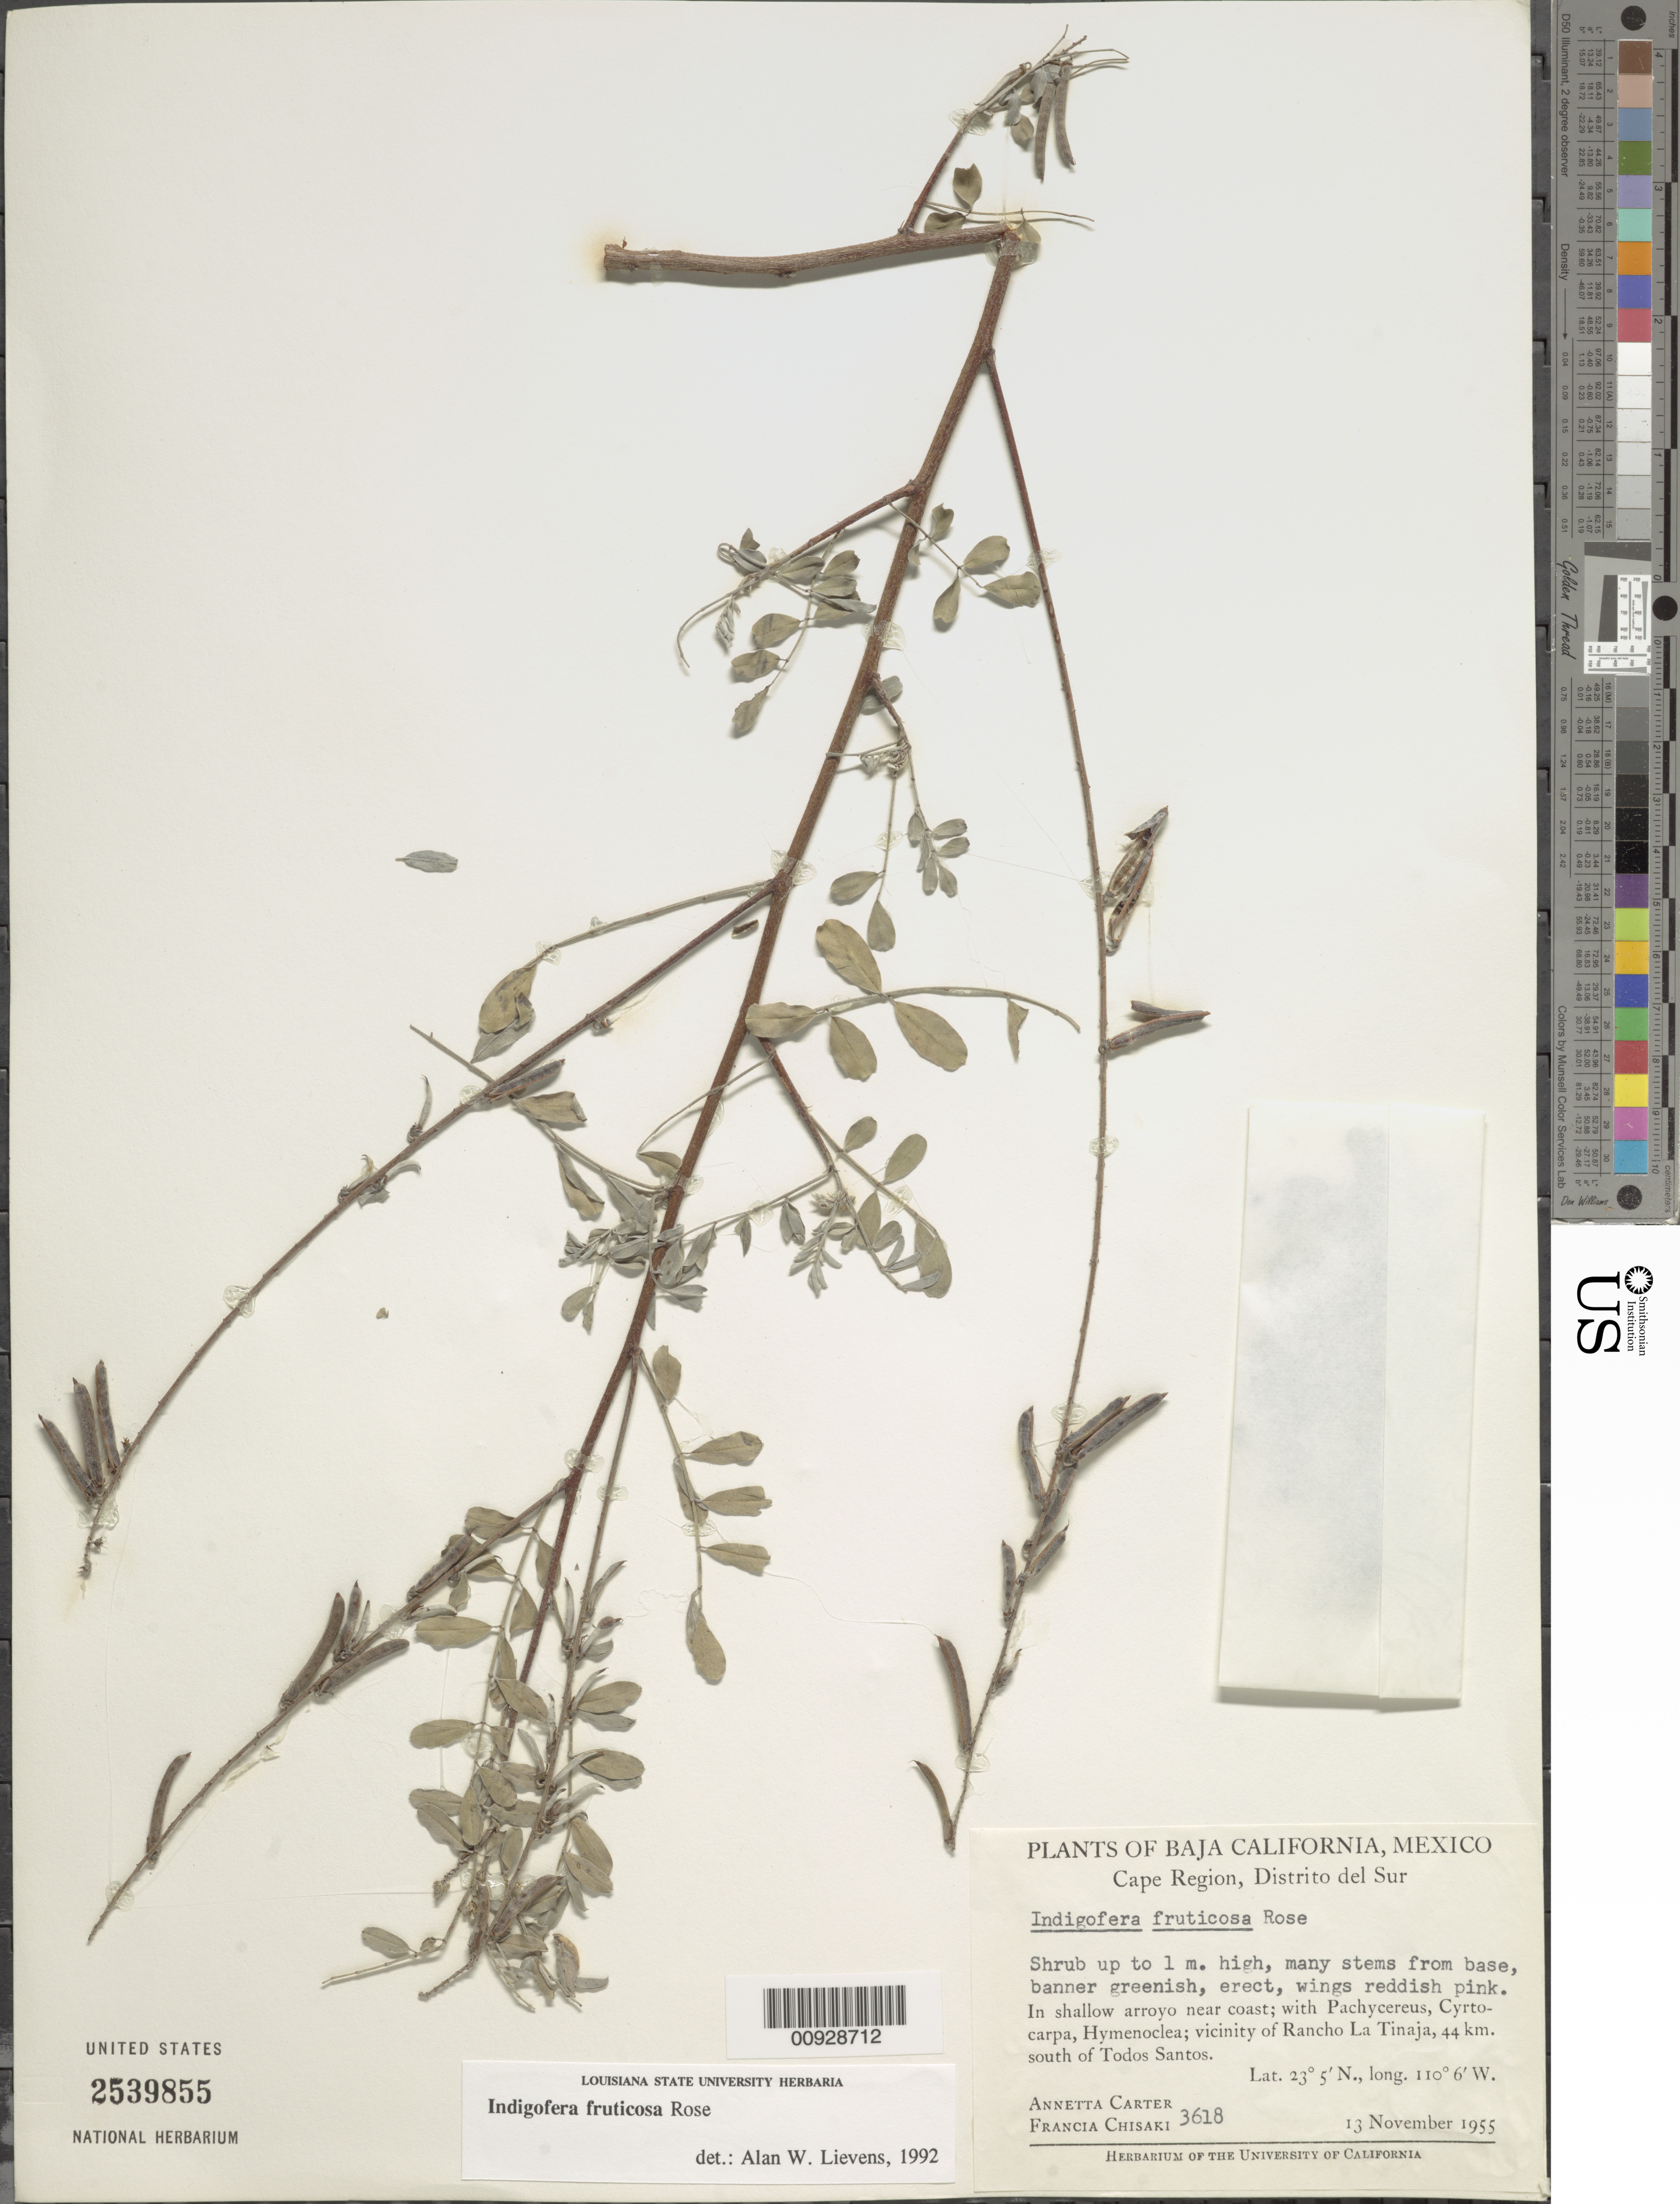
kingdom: Plantae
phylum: Tracheophyta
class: Magnoliopsida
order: Fabales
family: Fabaceae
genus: Indigofera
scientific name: Indigofera fruticosa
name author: Rose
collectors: A. Carter & F. Chisaki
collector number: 3618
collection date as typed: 13 Nov 1955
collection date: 1955-11-13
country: Mexico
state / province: Baja California Sur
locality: Vicinity of Rancho La Tinaja, 44 km. south of Todos Santos. Cape Region. Baja California Distrito del Sur.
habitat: In shallow arroyo near coast; with Pachycereus, Cyrtocarpa, Hymenoclea.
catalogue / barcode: US 2539855